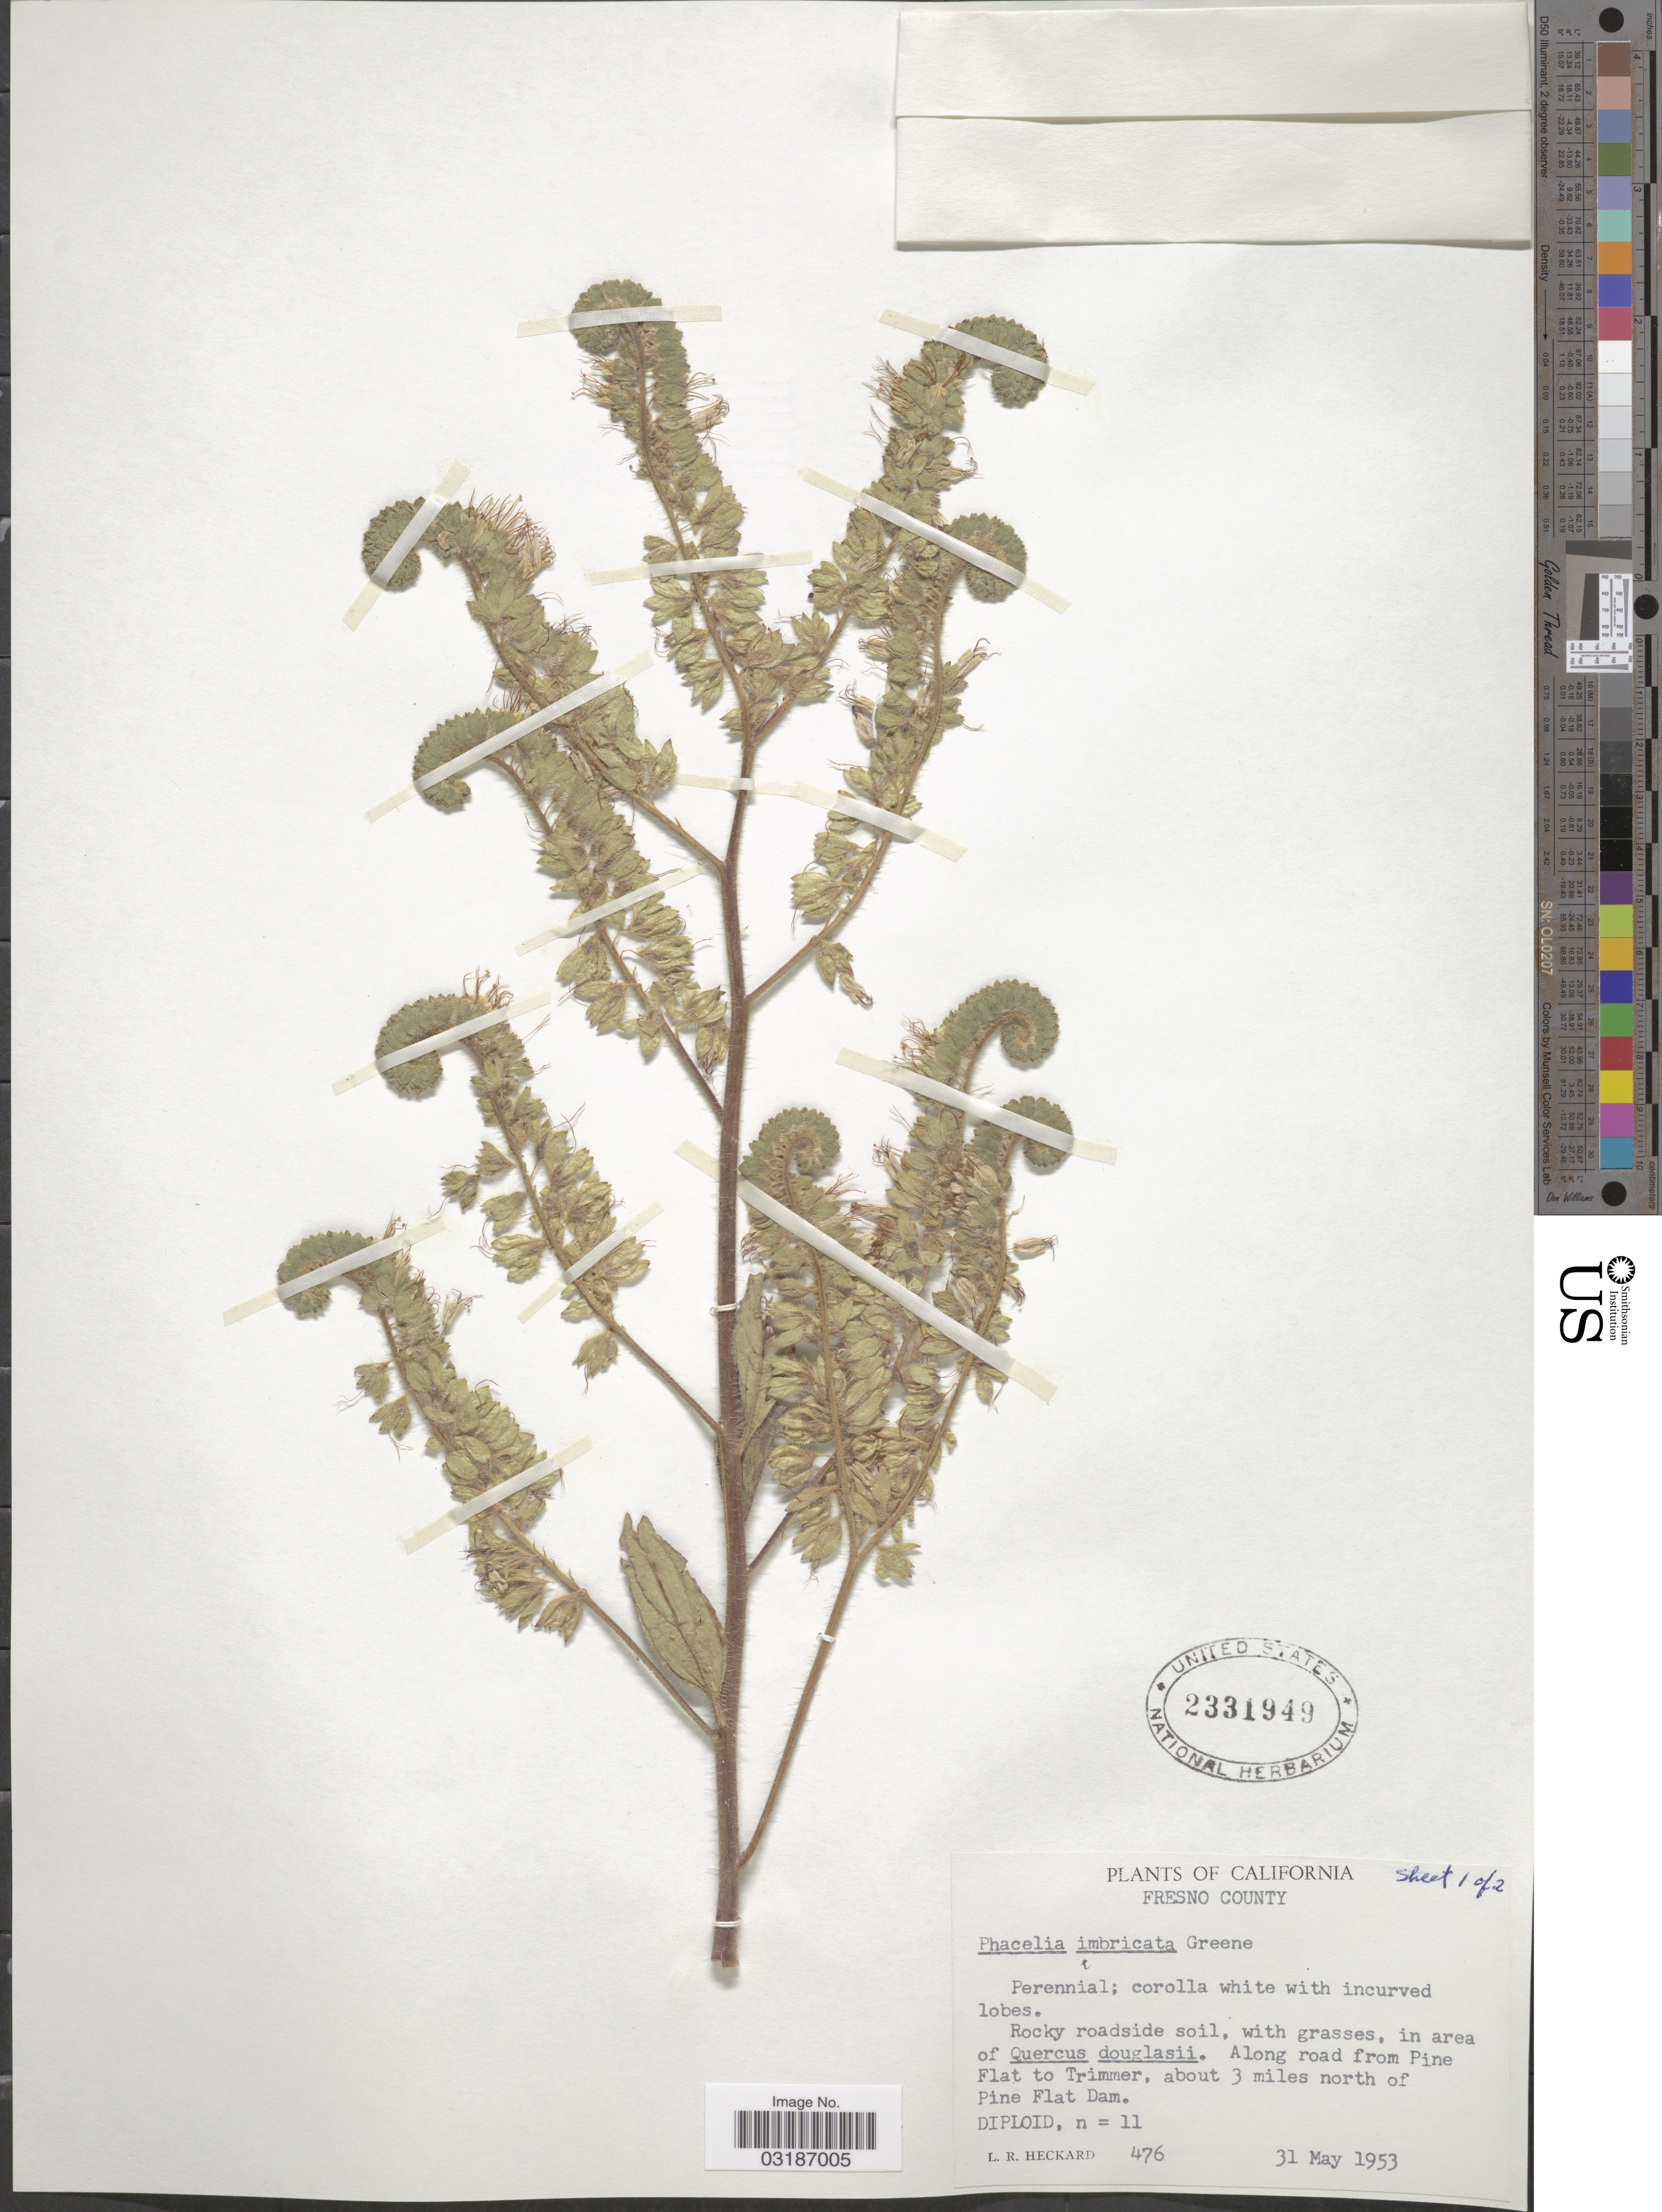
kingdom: Plantae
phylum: Tracheophyta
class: Magnoliopsida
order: Boraginales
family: Hydrophyllaceae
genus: Phacelia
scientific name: Phacelia imbricata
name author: Greene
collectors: L. R. Heckard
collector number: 476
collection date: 1953-05-31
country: United States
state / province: California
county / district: Fresno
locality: Fresno County. Along road from Pine Flat to Trimmer, about 3 miles north of Pine Flat Dam.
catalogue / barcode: US 2331949